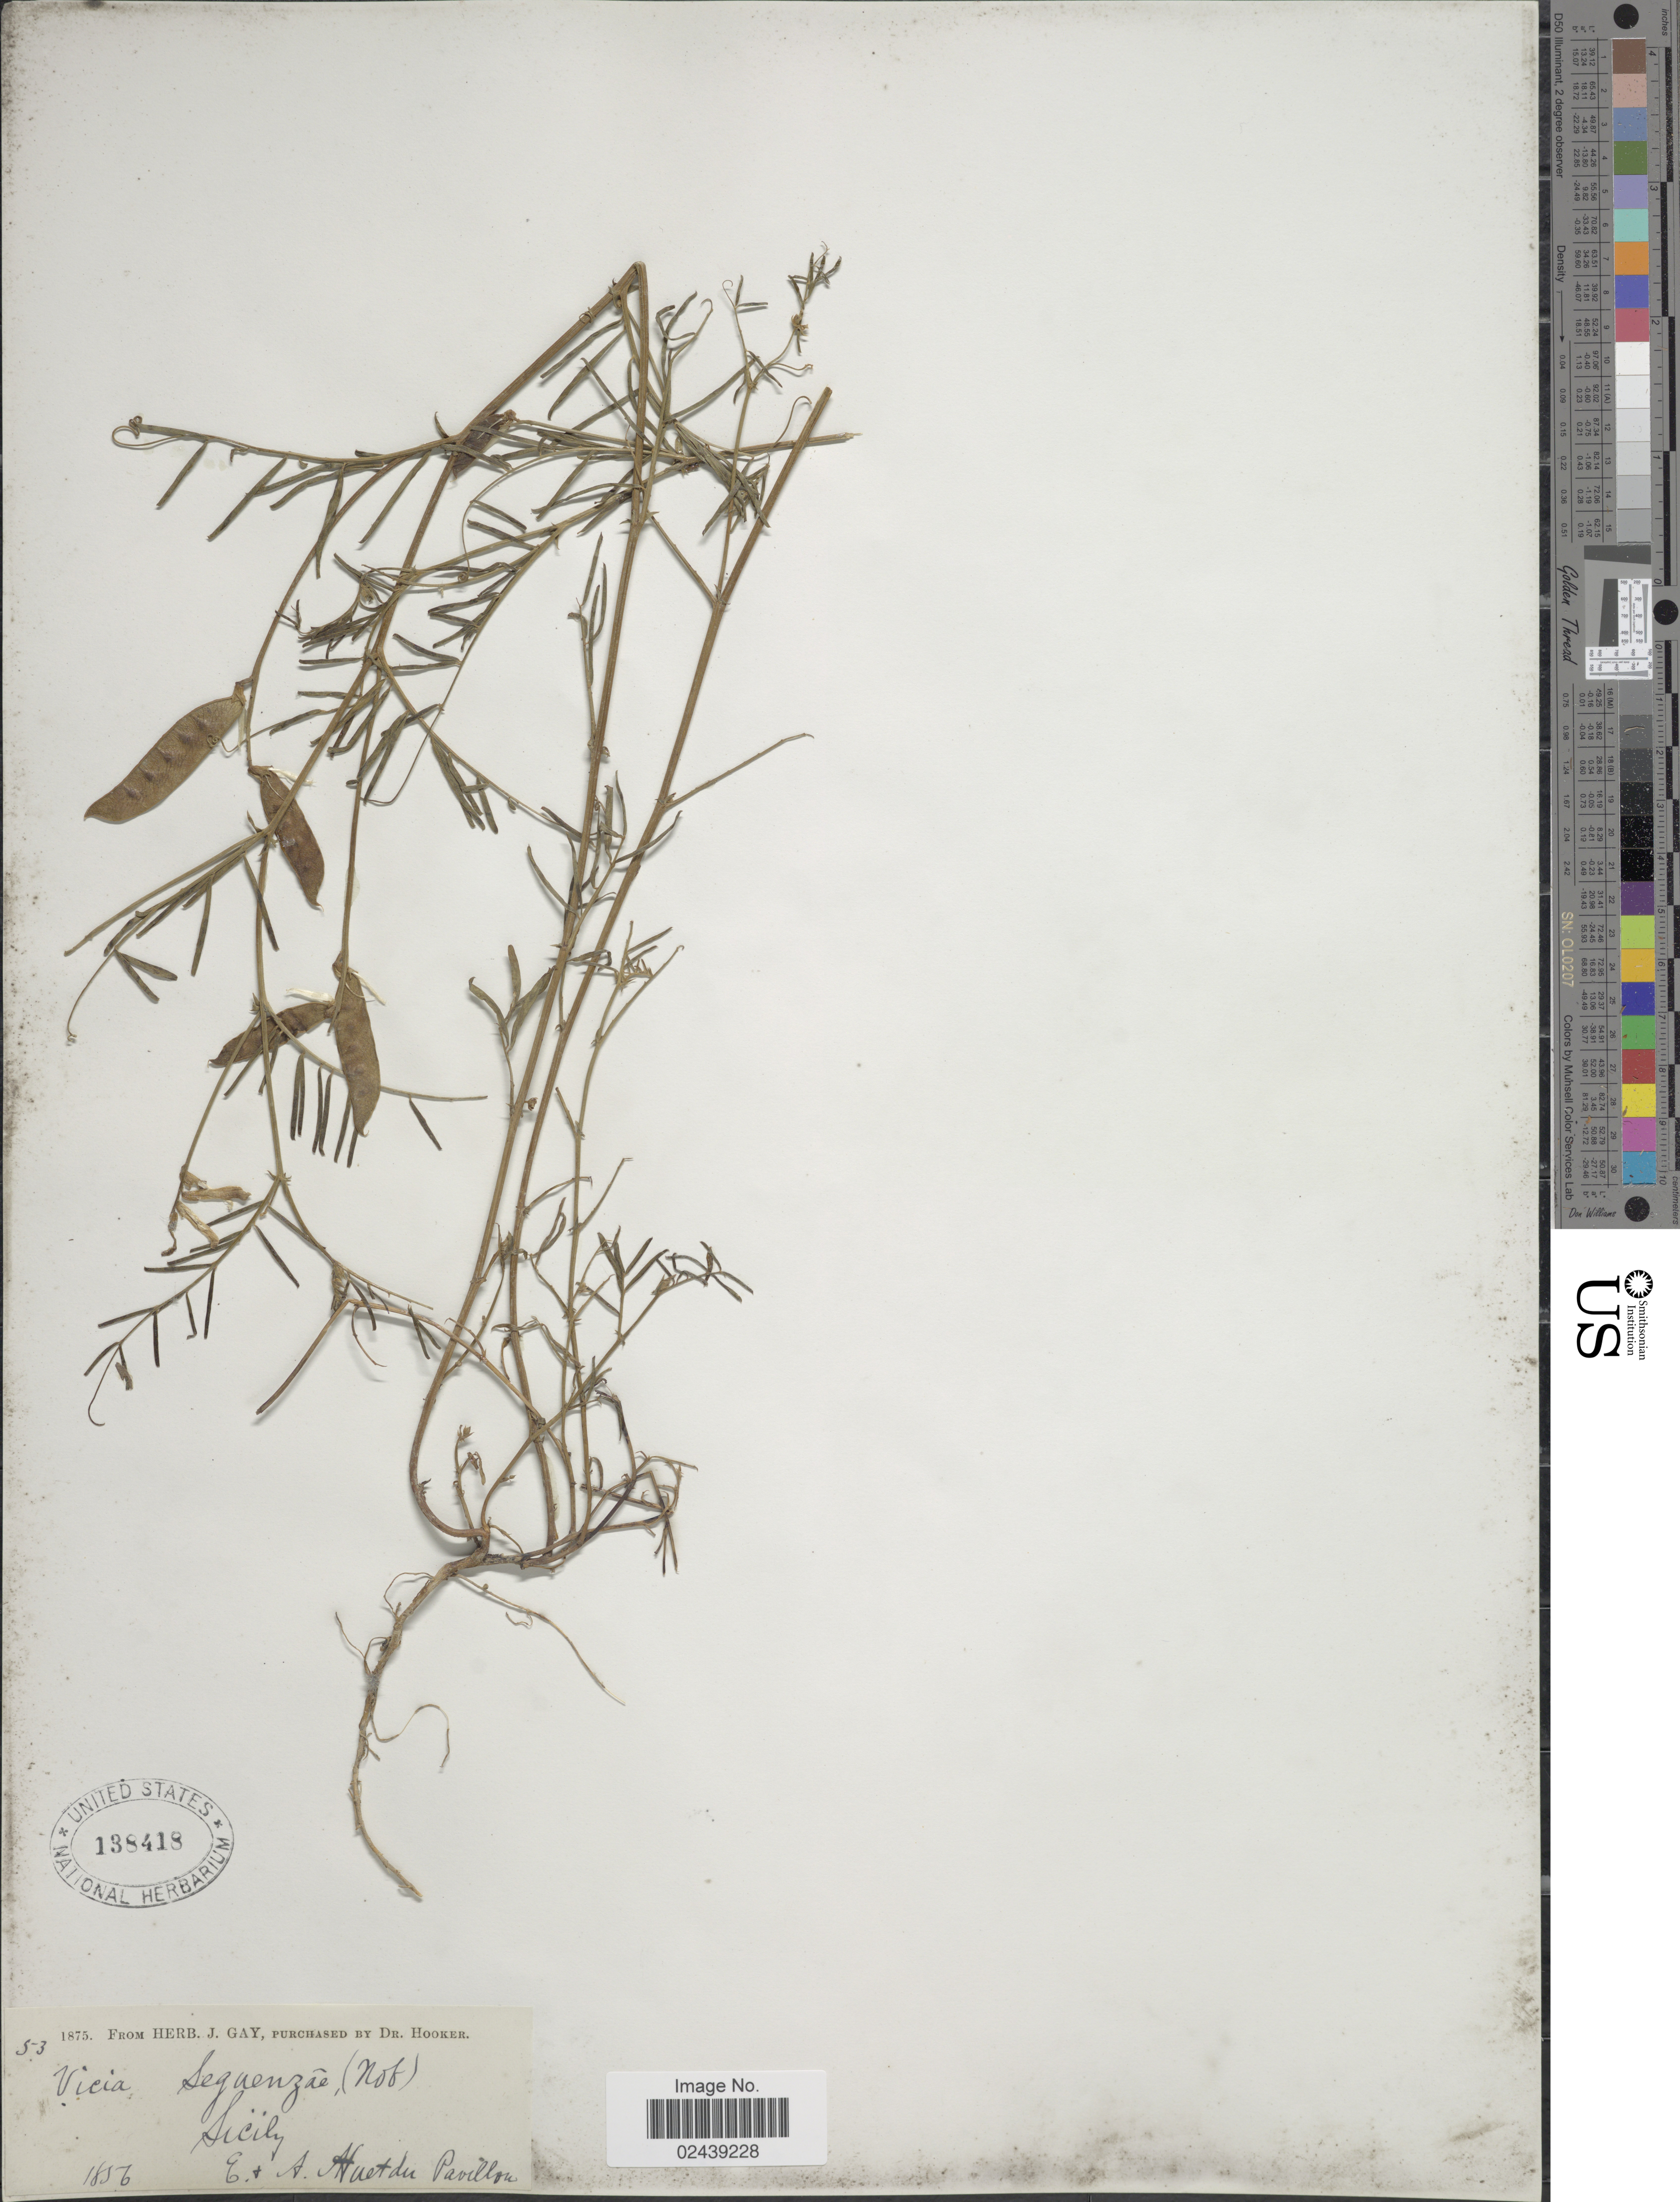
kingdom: Plantae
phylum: Tracheophyta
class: Magnoliopsida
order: Fabales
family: Fabaceae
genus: Vicia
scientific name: Vicia seguenzae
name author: A. Huet ex Nyman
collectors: E. Huet du Pavillon & A. Huet du Pavillon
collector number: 53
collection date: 1856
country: Italy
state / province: Siciliana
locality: Sicily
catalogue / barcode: US 138418